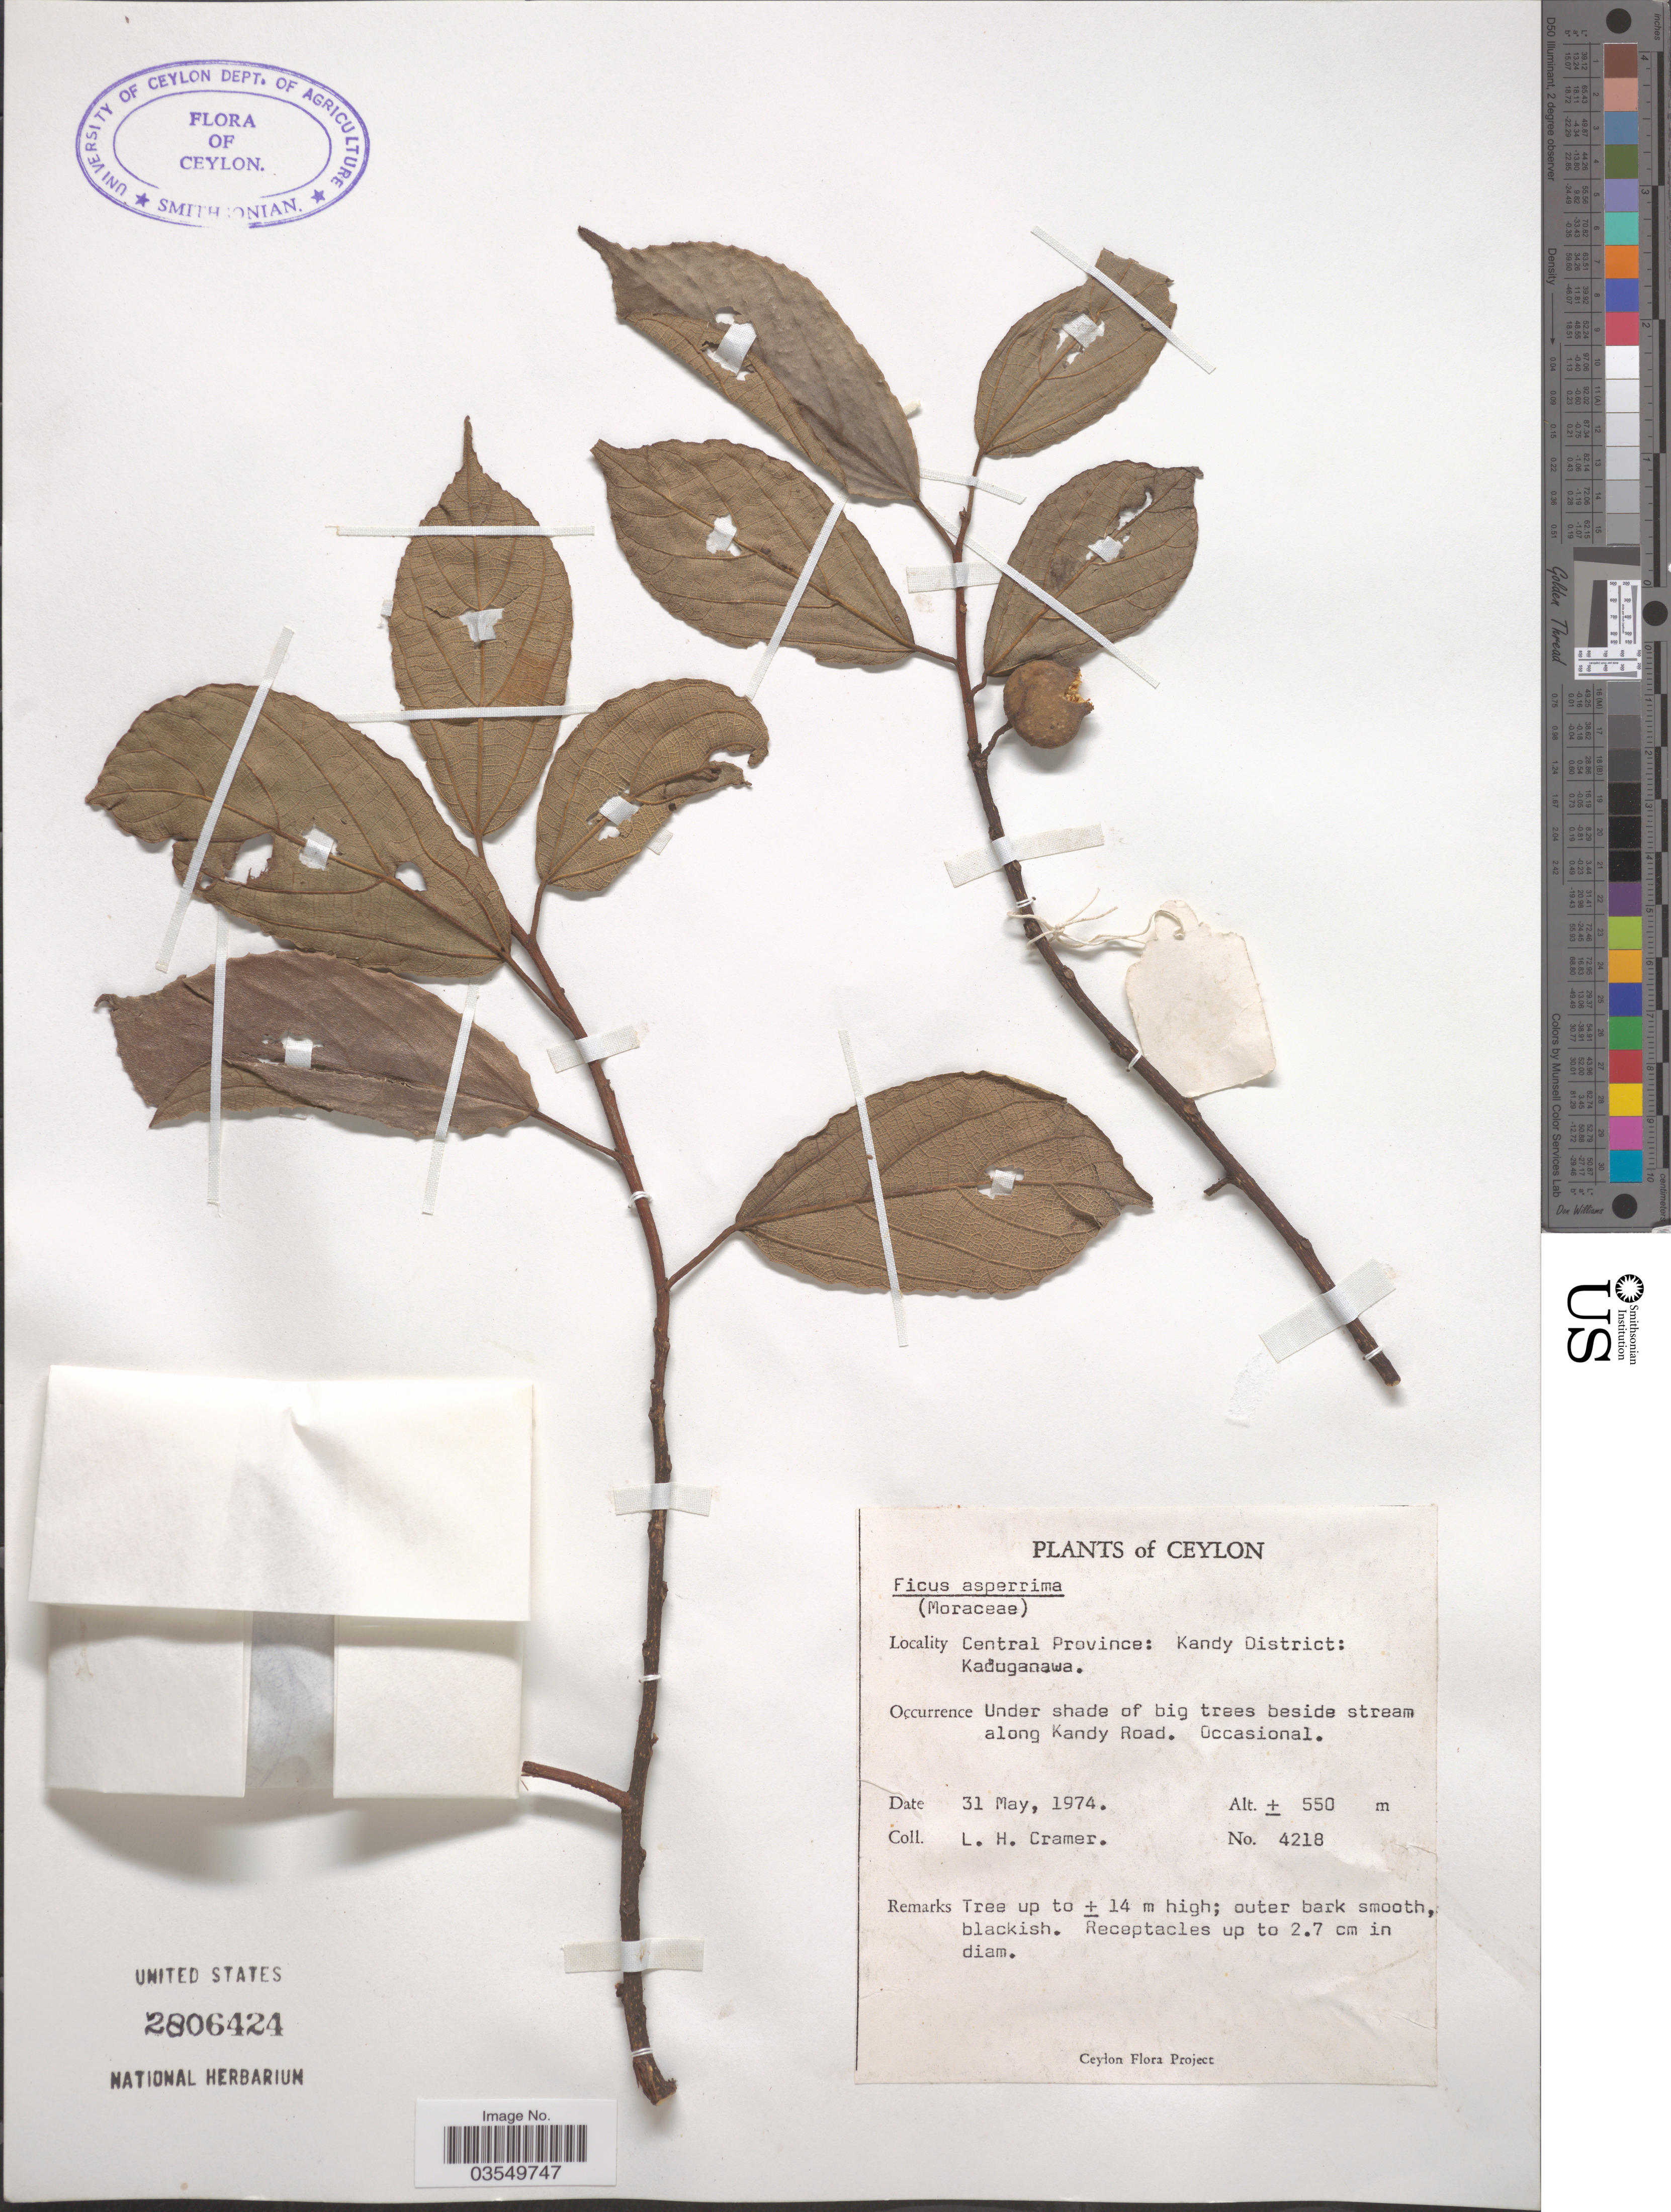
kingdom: Plantae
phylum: Tracheophyta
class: Magnoliopsida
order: Rosales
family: Moraceae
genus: Ficus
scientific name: Ficus asperrima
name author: Roxb.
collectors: L. H. Cramer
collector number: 4218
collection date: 1974-05-31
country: Sri Lanka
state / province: Central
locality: Ceylon. Kandy District: Kaduganawa. Under shade of big trees beside stream along Kandy Road.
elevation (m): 550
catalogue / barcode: US 2806424